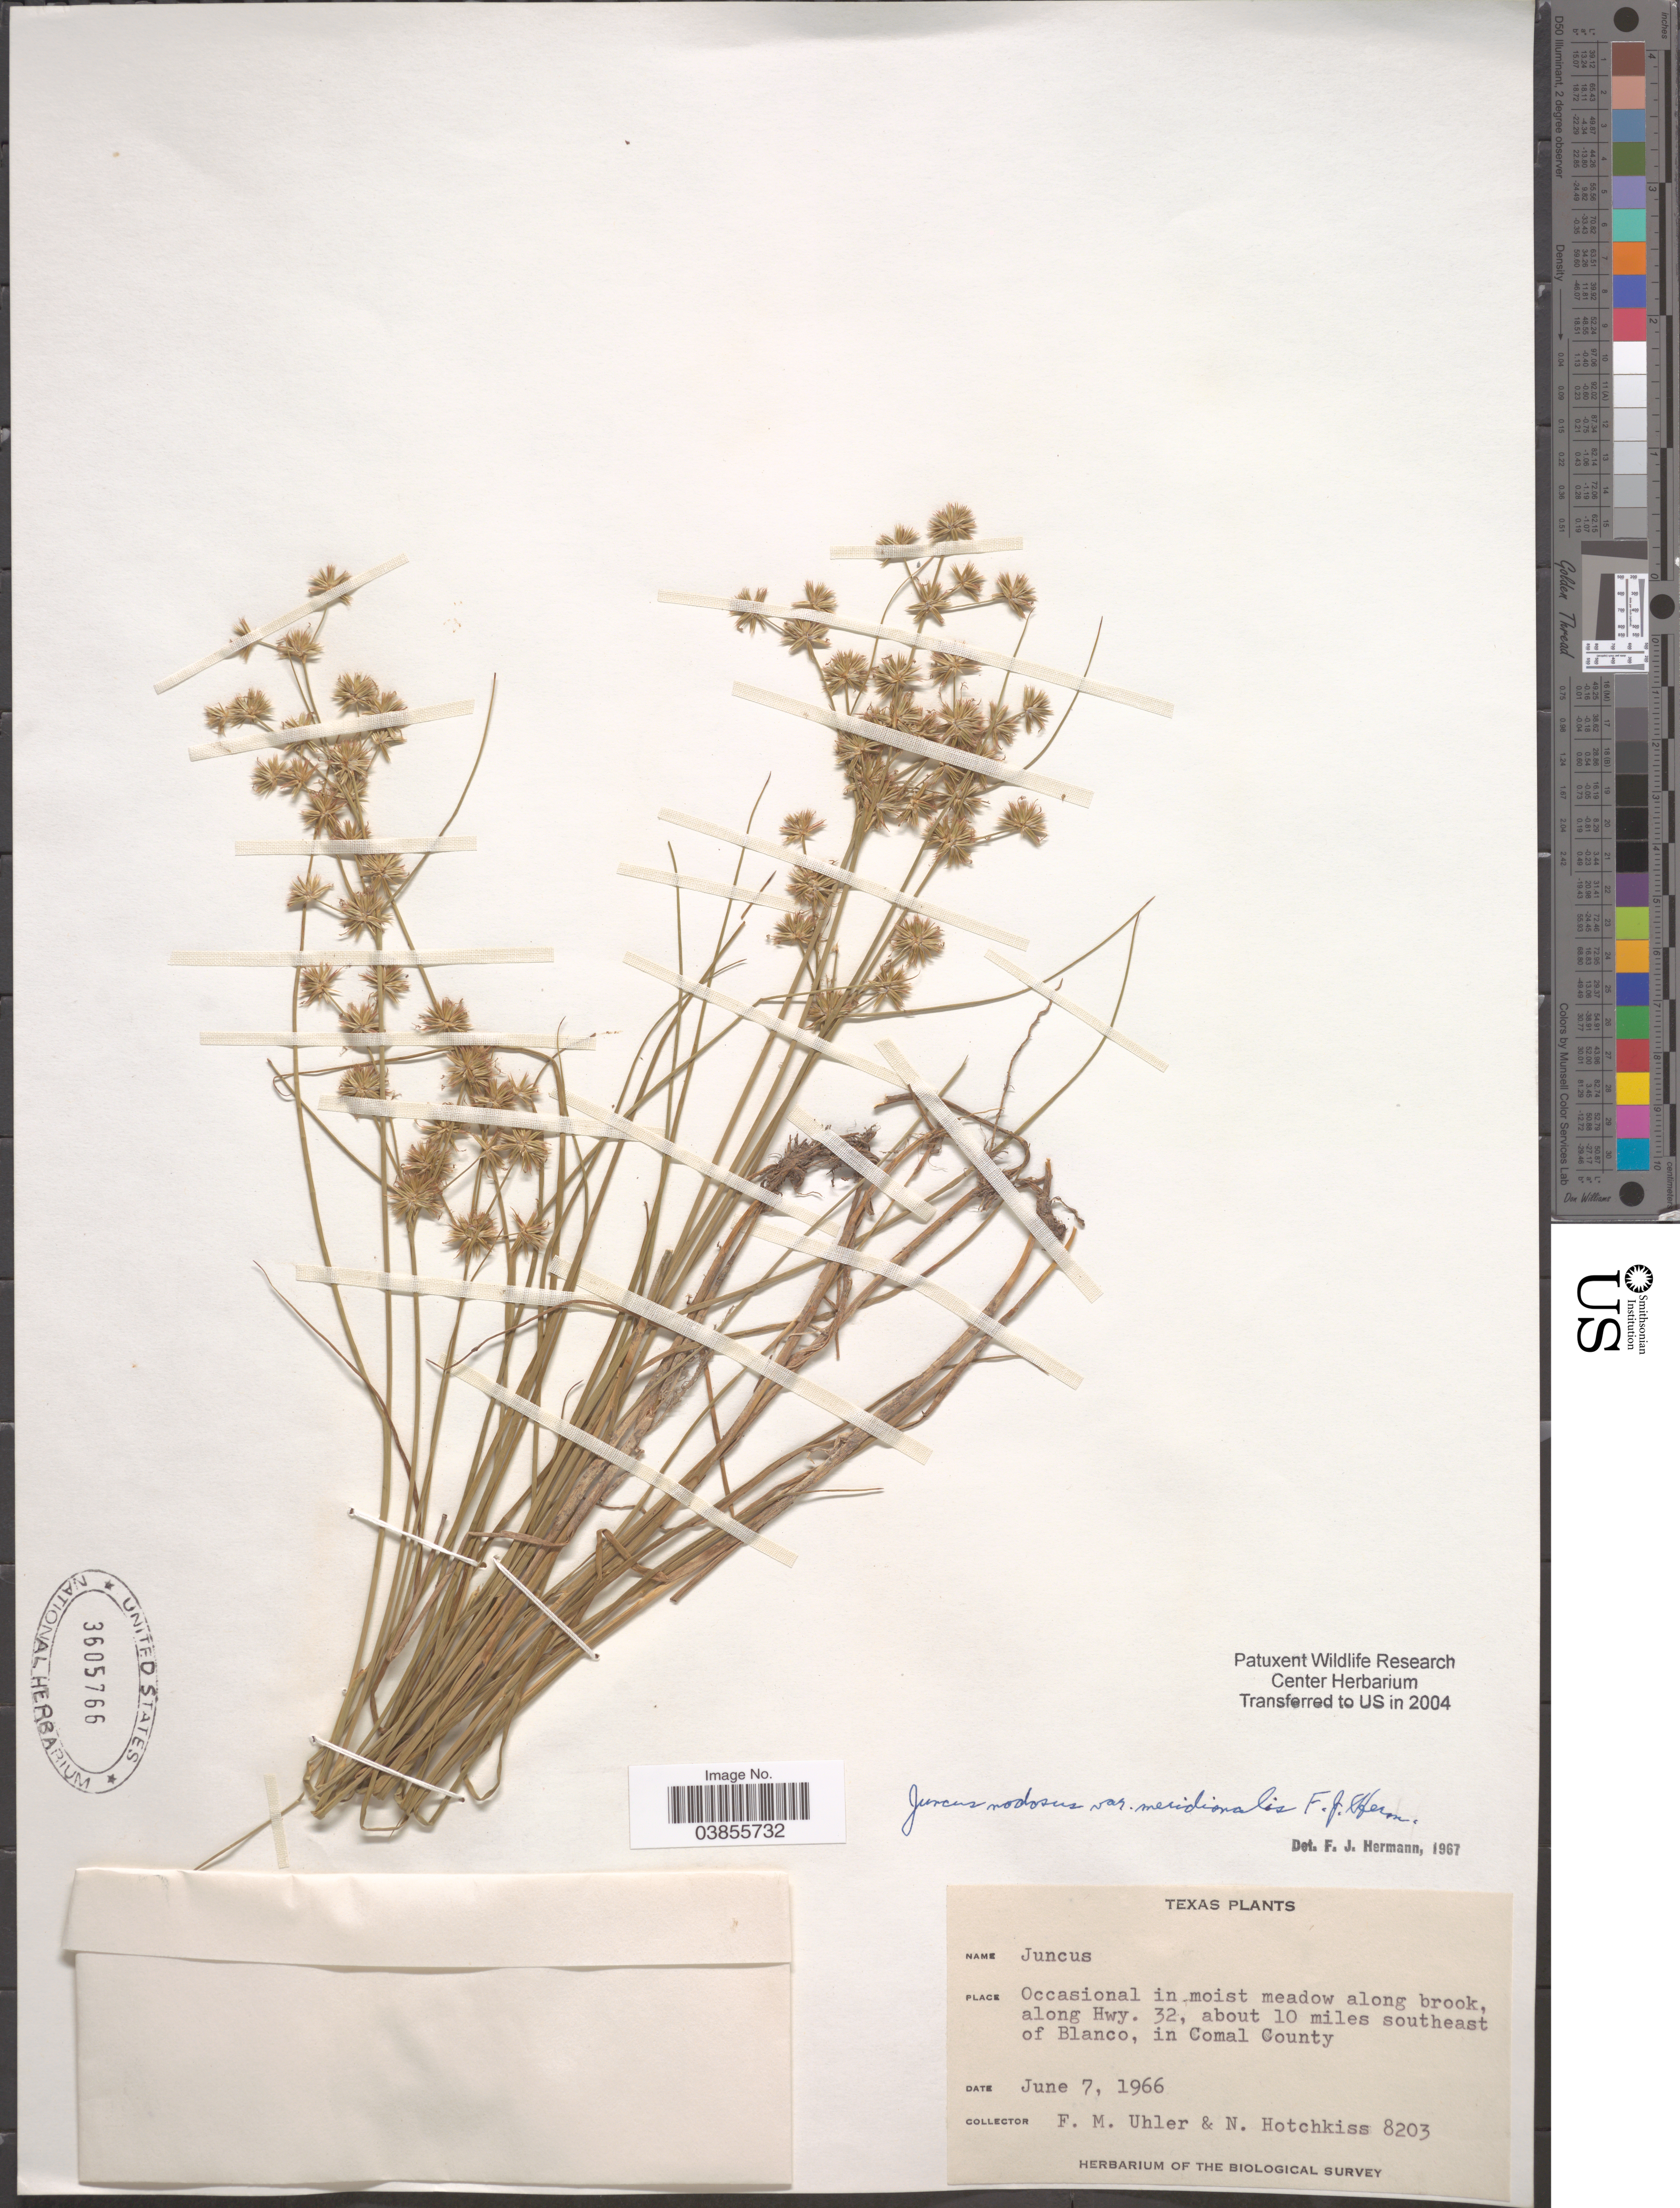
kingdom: Plantae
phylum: Tracheophyta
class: Liliopsida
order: Poales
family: Juncaceae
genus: Juncus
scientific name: Juncus nodosus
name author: L.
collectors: F. M. Uhler & N. Hotchkiss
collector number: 8203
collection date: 1966-06-07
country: United States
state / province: Texas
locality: Along Hwy. 32, about 10 miles southeast of Blanco, in Comal County.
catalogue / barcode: US 3605766